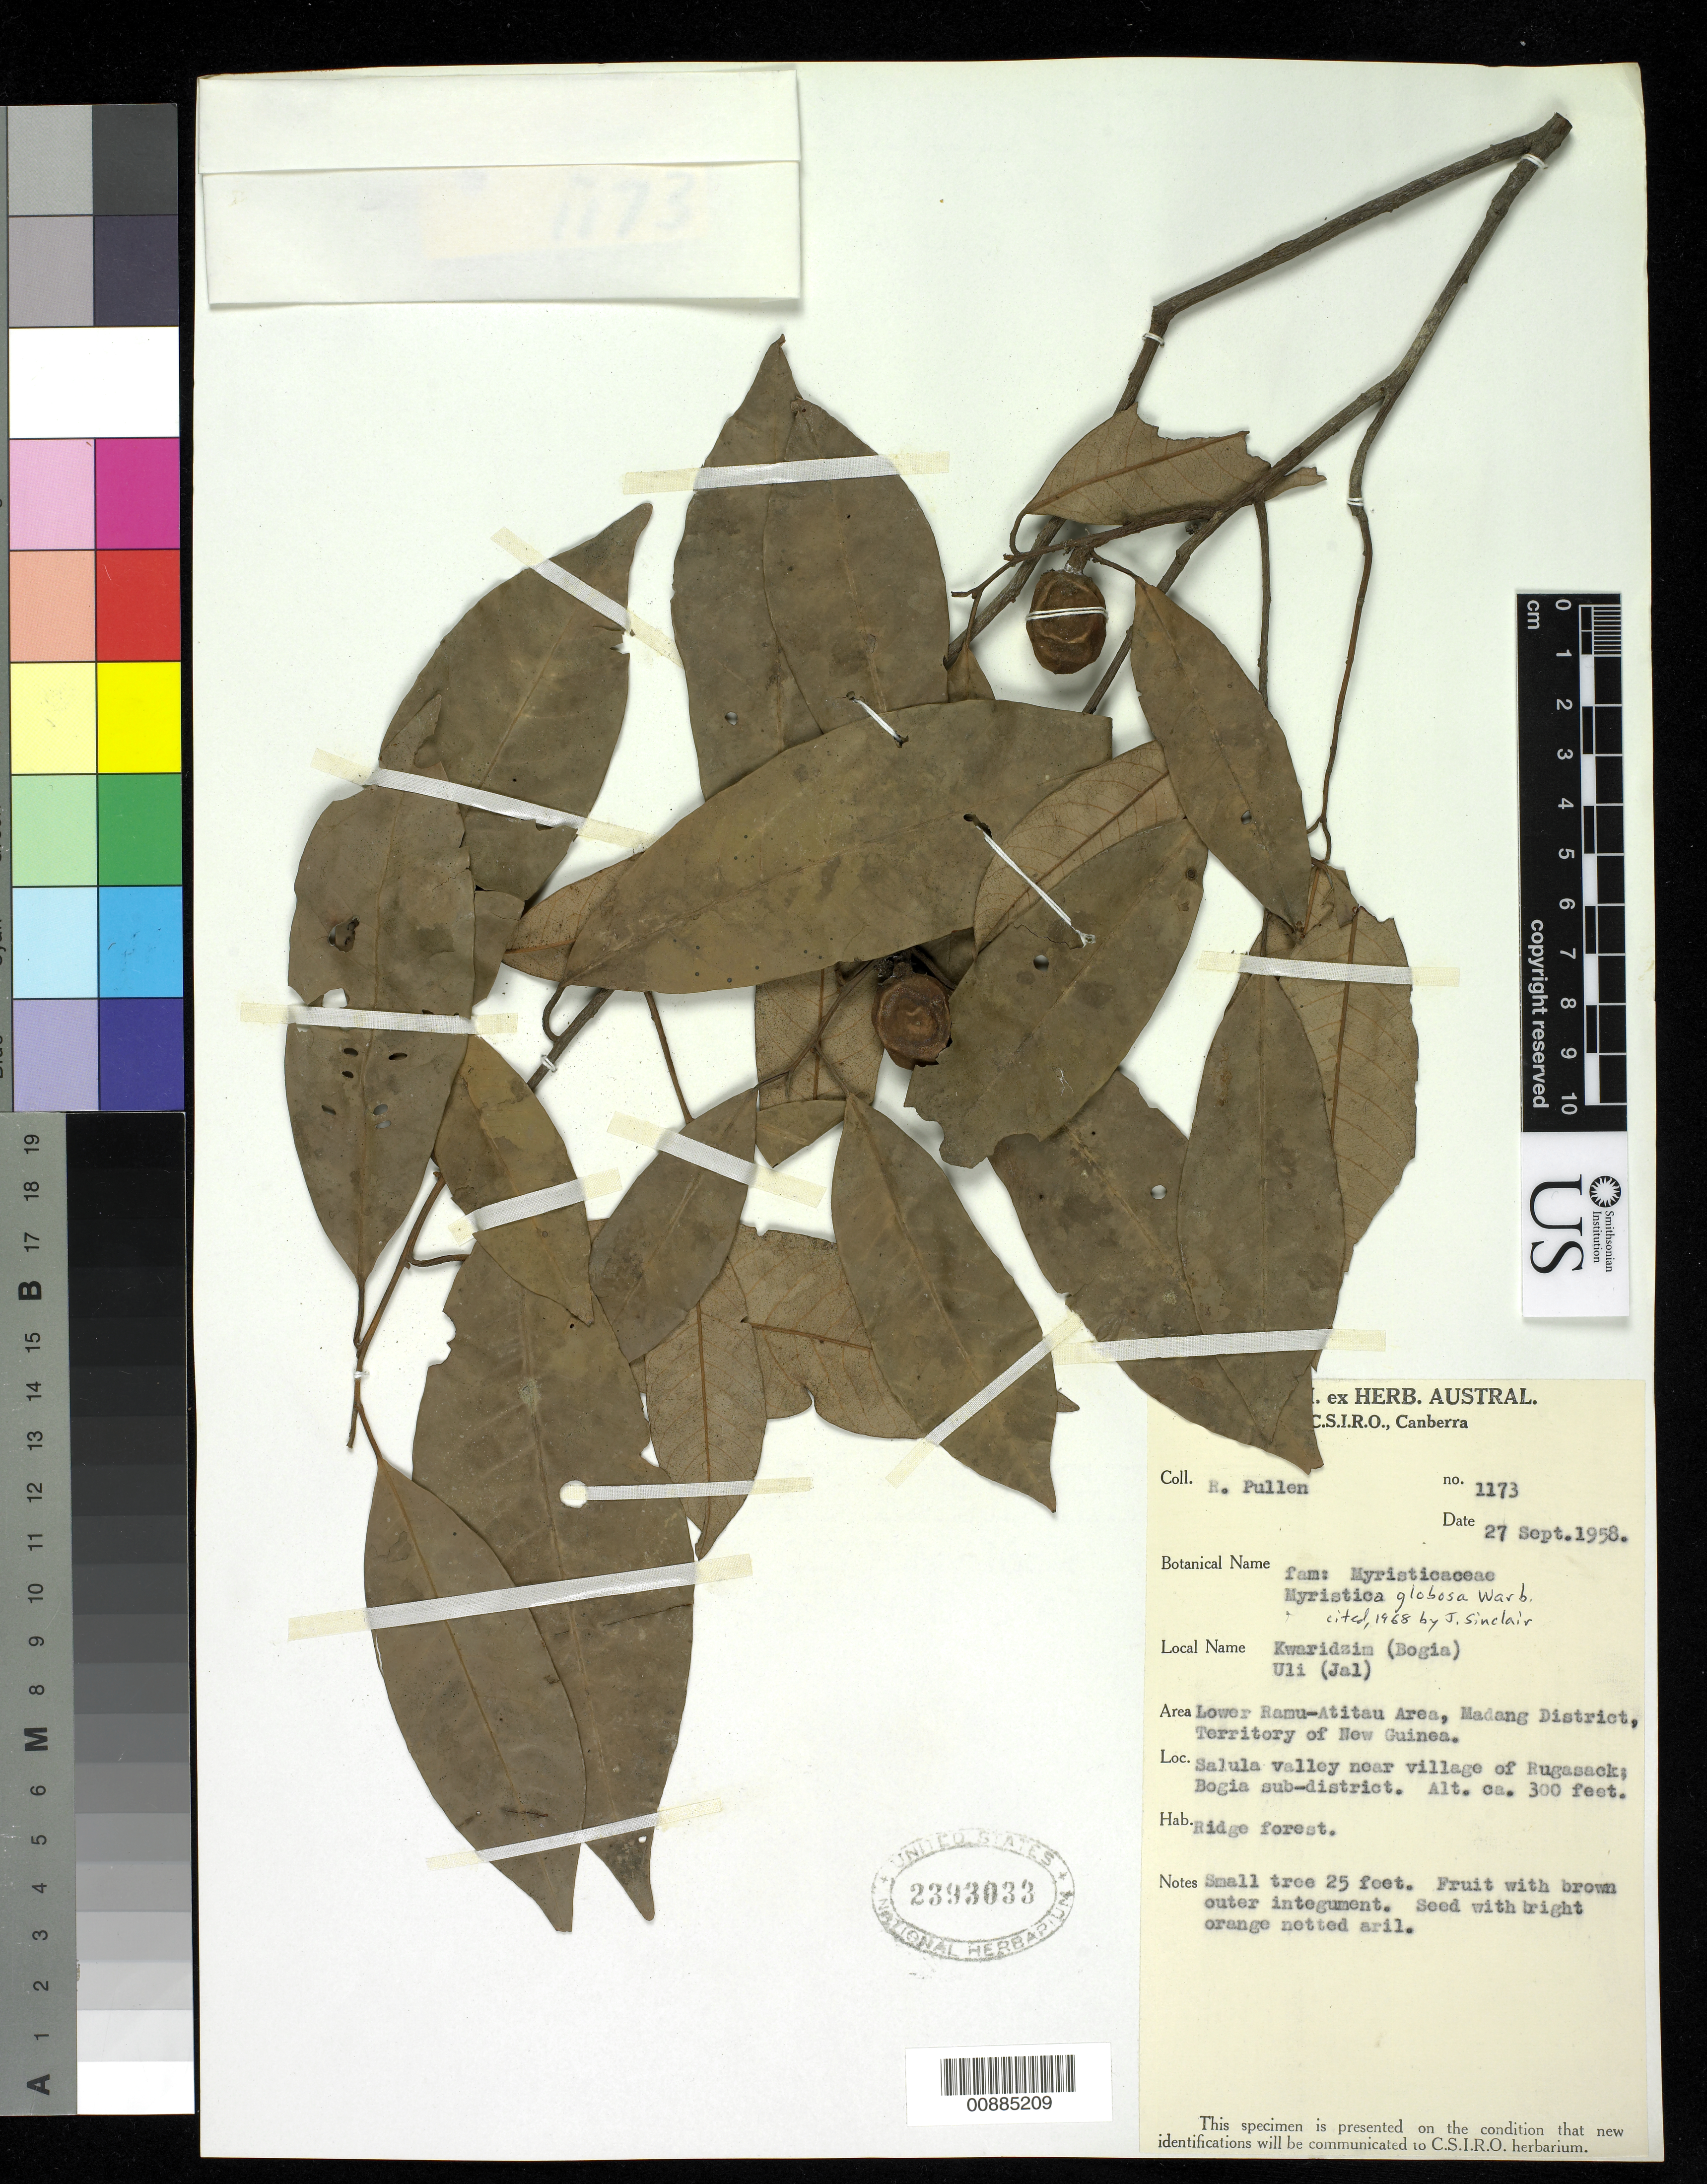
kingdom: Plantae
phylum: Tracheophyta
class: Magnoliopsida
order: Magnoliales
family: Myristicaceae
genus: Myristica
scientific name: Myristica globosa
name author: Warb.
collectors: R. Pullen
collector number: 1173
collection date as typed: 27 Sep 1958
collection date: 1958-09-27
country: Papua New Guinea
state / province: Madang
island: New Guinea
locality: Lower Ramu-Atitau area, Bogia subdistrict, near village of Rugasack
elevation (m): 91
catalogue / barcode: US 2393033